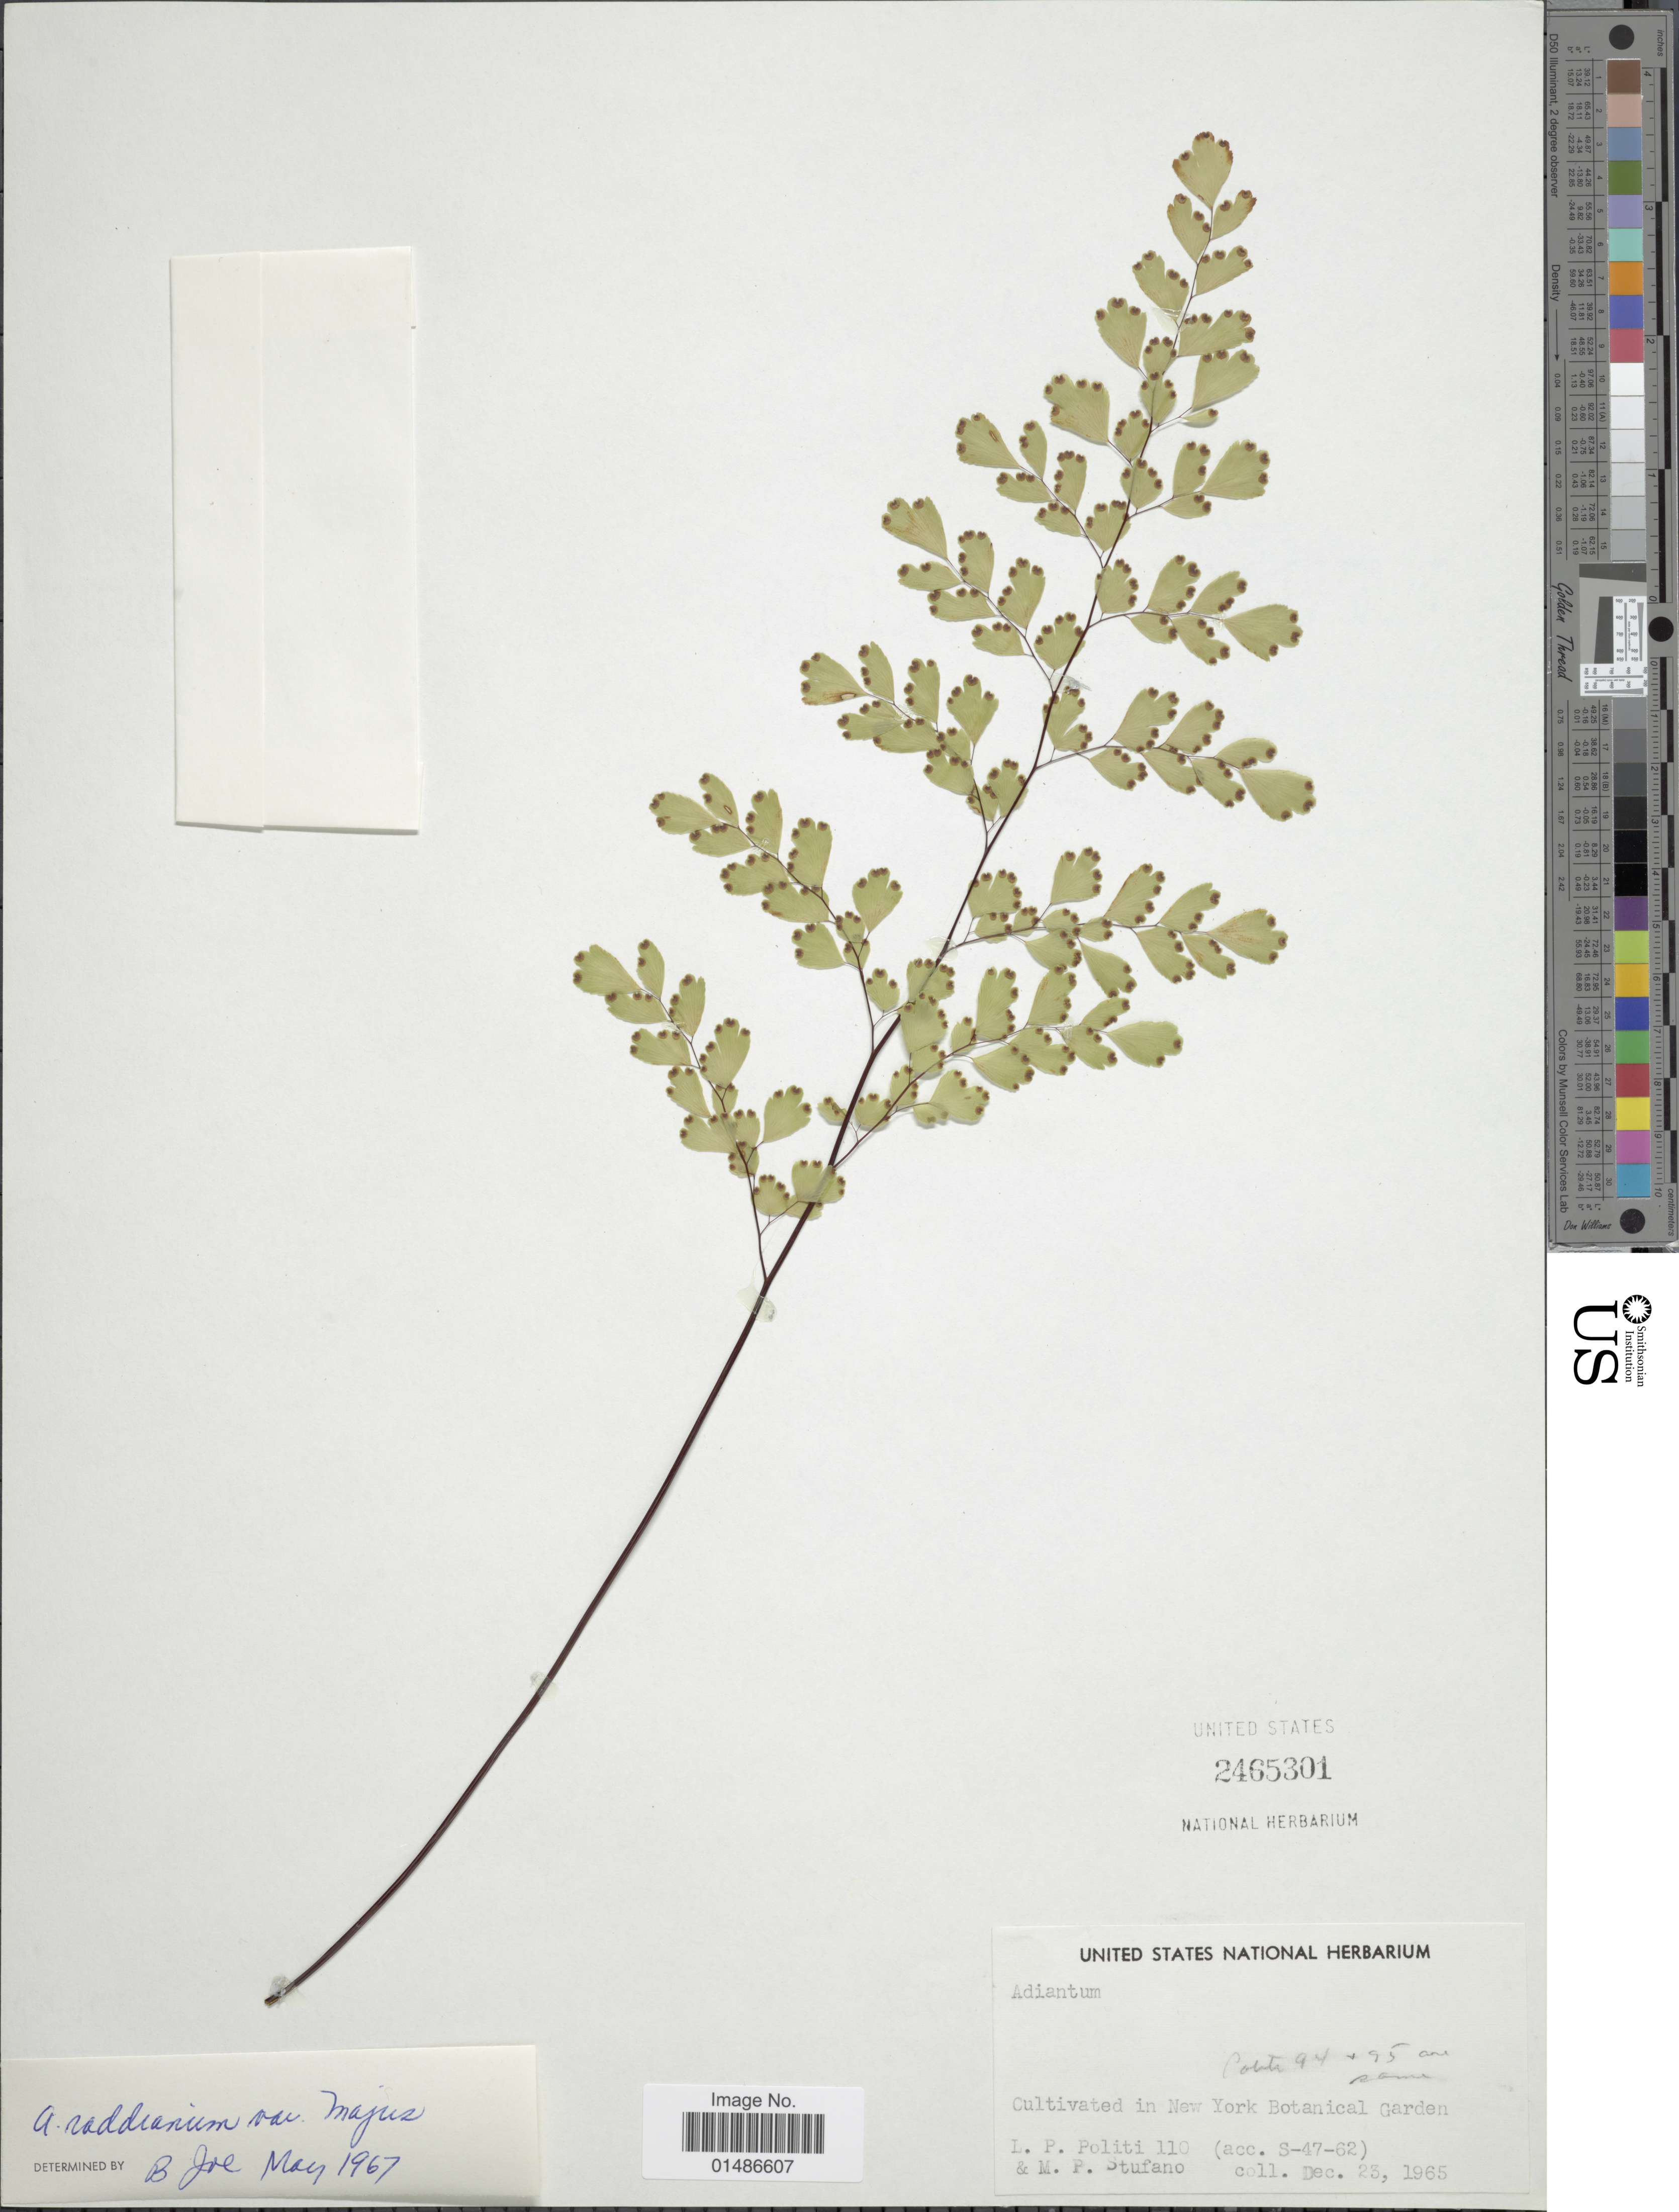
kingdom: Plantae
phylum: Tracheophyta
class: Polypodiopsida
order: Polypodiales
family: Pteridaceae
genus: Adiantum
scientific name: Adiantum raddianum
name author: C. Presl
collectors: L. Politi & M. Stufano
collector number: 110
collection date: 1965-12-23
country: United States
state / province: New York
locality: Cultivated in New York Botanical Garden (acc. S-47-62).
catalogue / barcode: US 2465301